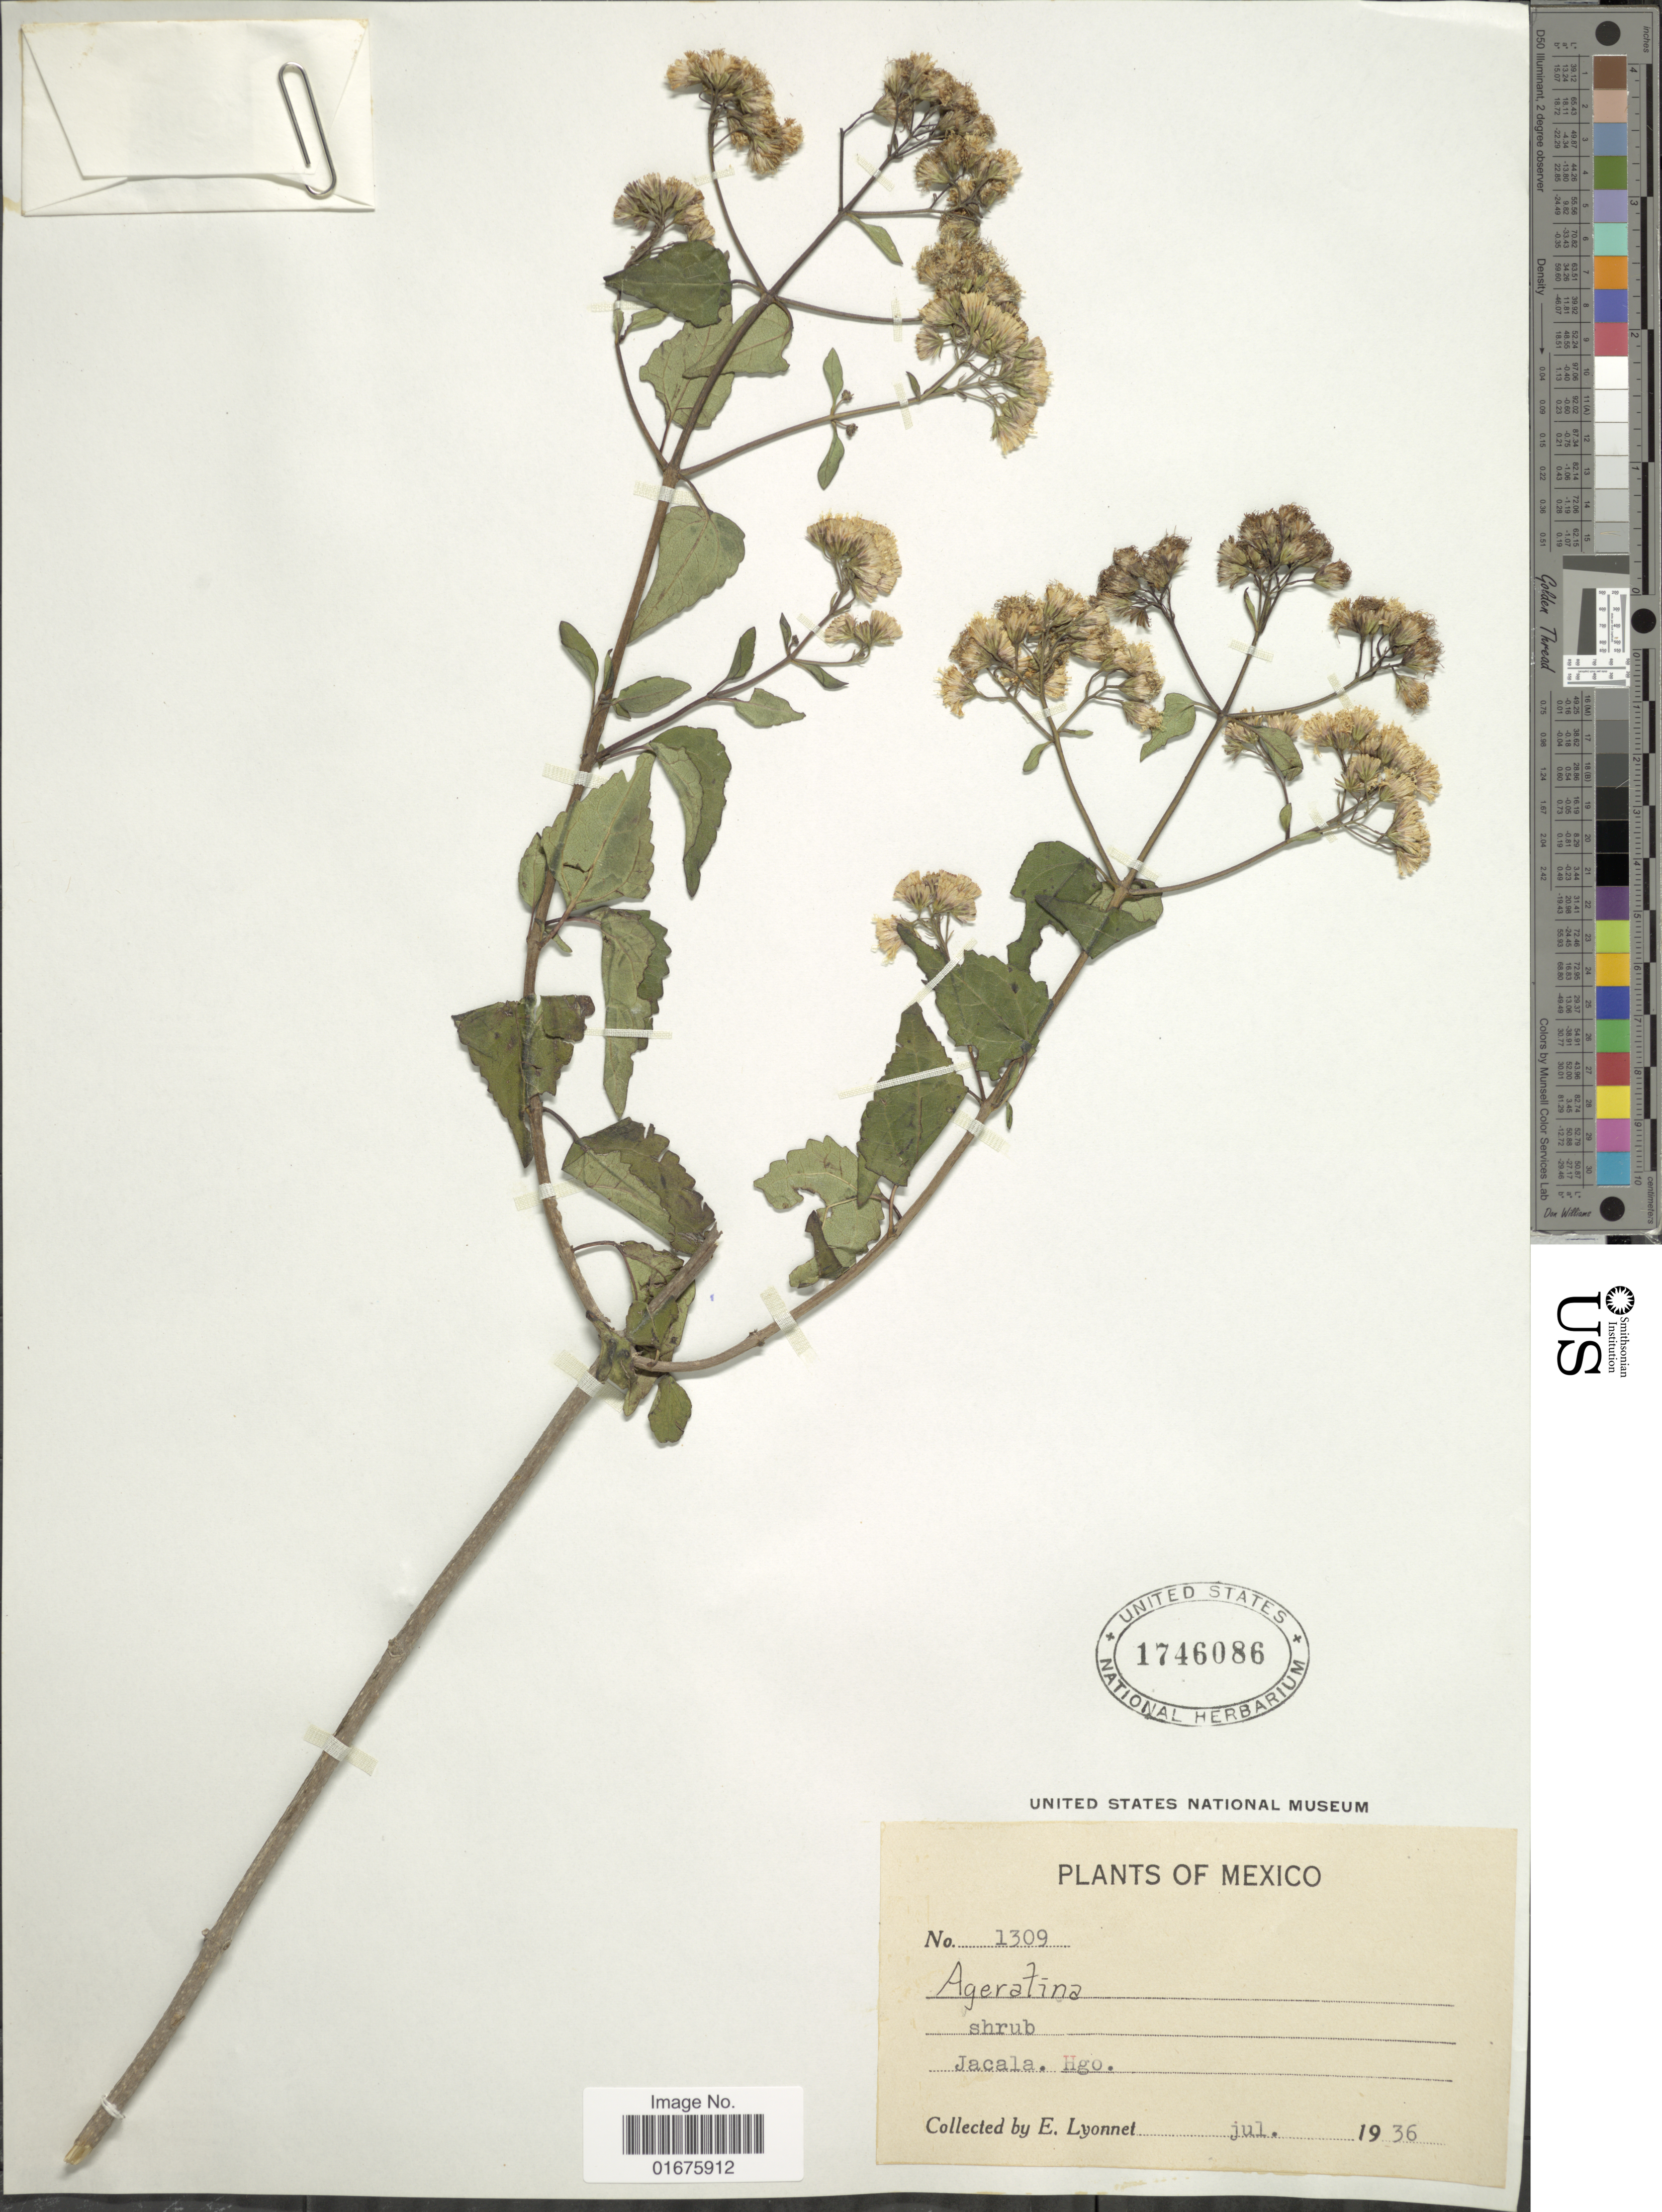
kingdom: Plantae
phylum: Tracheophyta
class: Magnoliopsida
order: Asterales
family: Asteraceae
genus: Ageratina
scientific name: Ageratina havanensis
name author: (Kunth) R.M. King & H. Rob.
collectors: E. Lyonnet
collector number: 1309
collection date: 1936-07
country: Mexico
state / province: Hidalgo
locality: Shrub, Jacala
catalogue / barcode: US 1746086